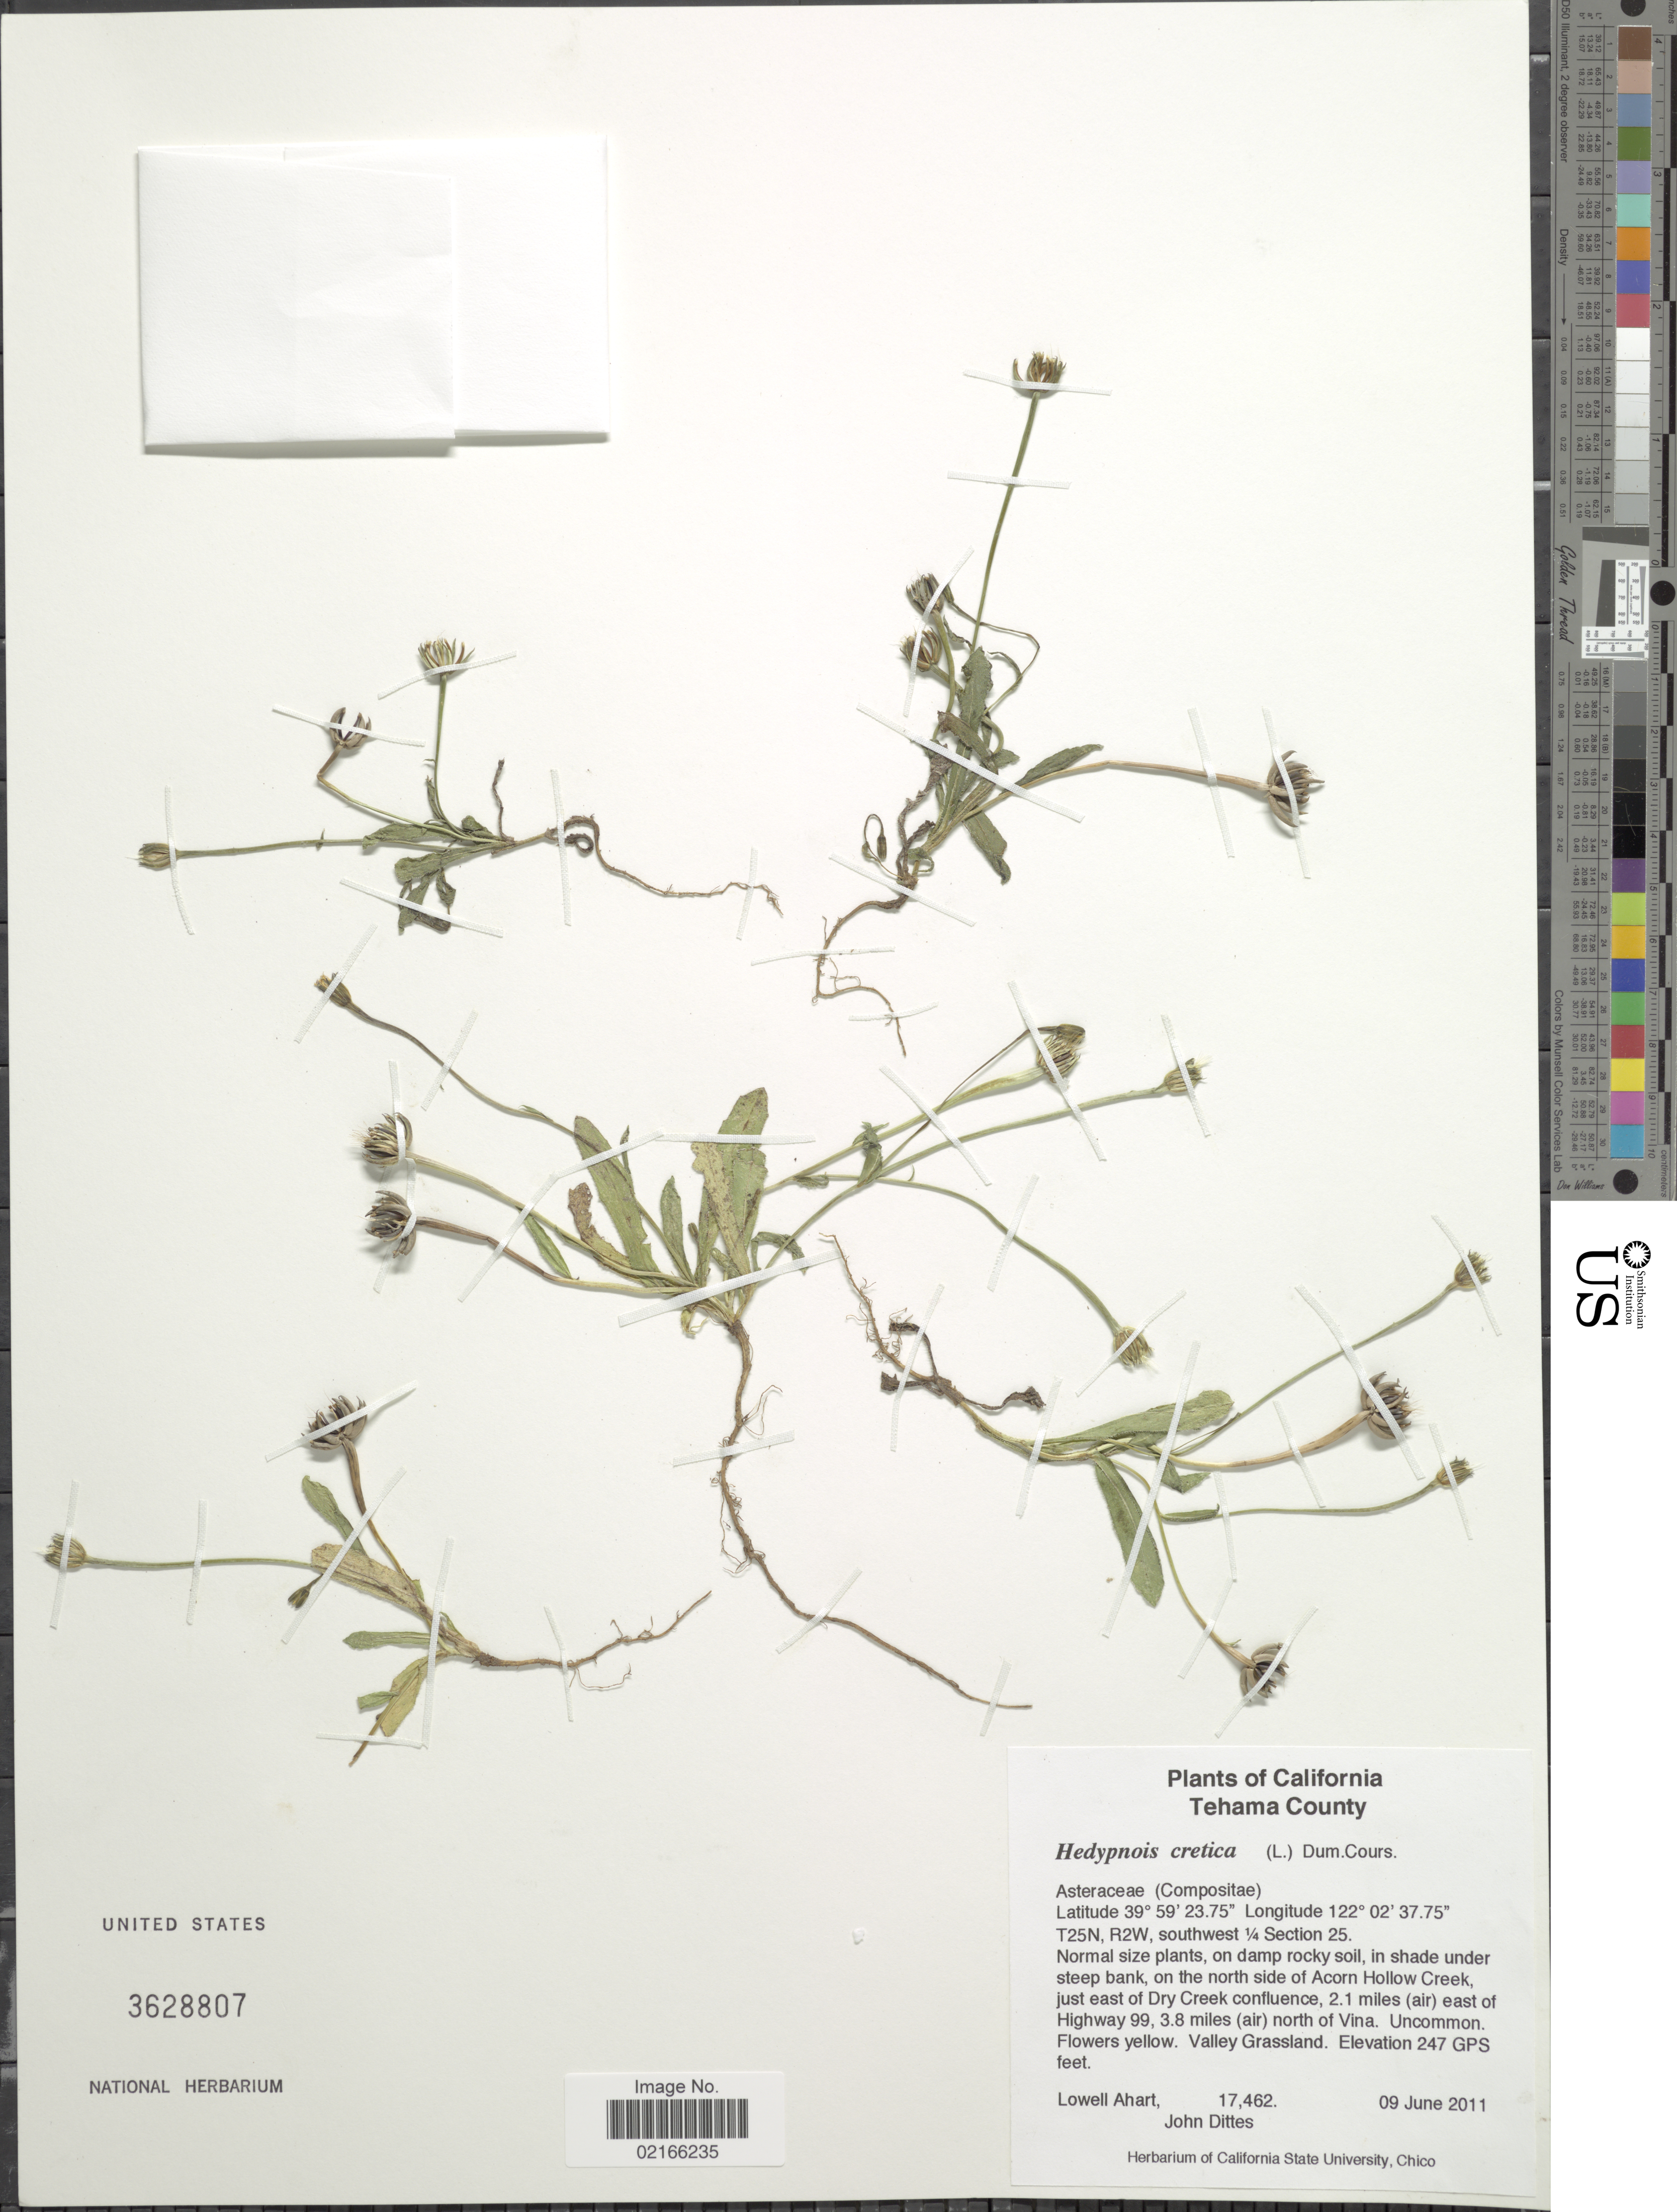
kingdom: Plantae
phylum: Tracheophyta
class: Magnoliopsida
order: Asterales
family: Asteraceae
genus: Hedypnois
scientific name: Hedypnois rhagadioloides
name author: (L.) F.W. Schmidt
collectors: L. Ahart & J. Dittes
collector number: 17462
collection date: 2011-06-09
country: United States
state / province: California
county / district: Tehama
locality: Tehama County. T25N, R2W, southwest ¼ Section 25. on the north side of Acorn Hollow creek, just east of Dry Creek confluence, 2.1 miles (air) east of Highway 99, 3.8 miles (air) north of Vina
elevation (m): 75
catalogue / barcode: US 3628807